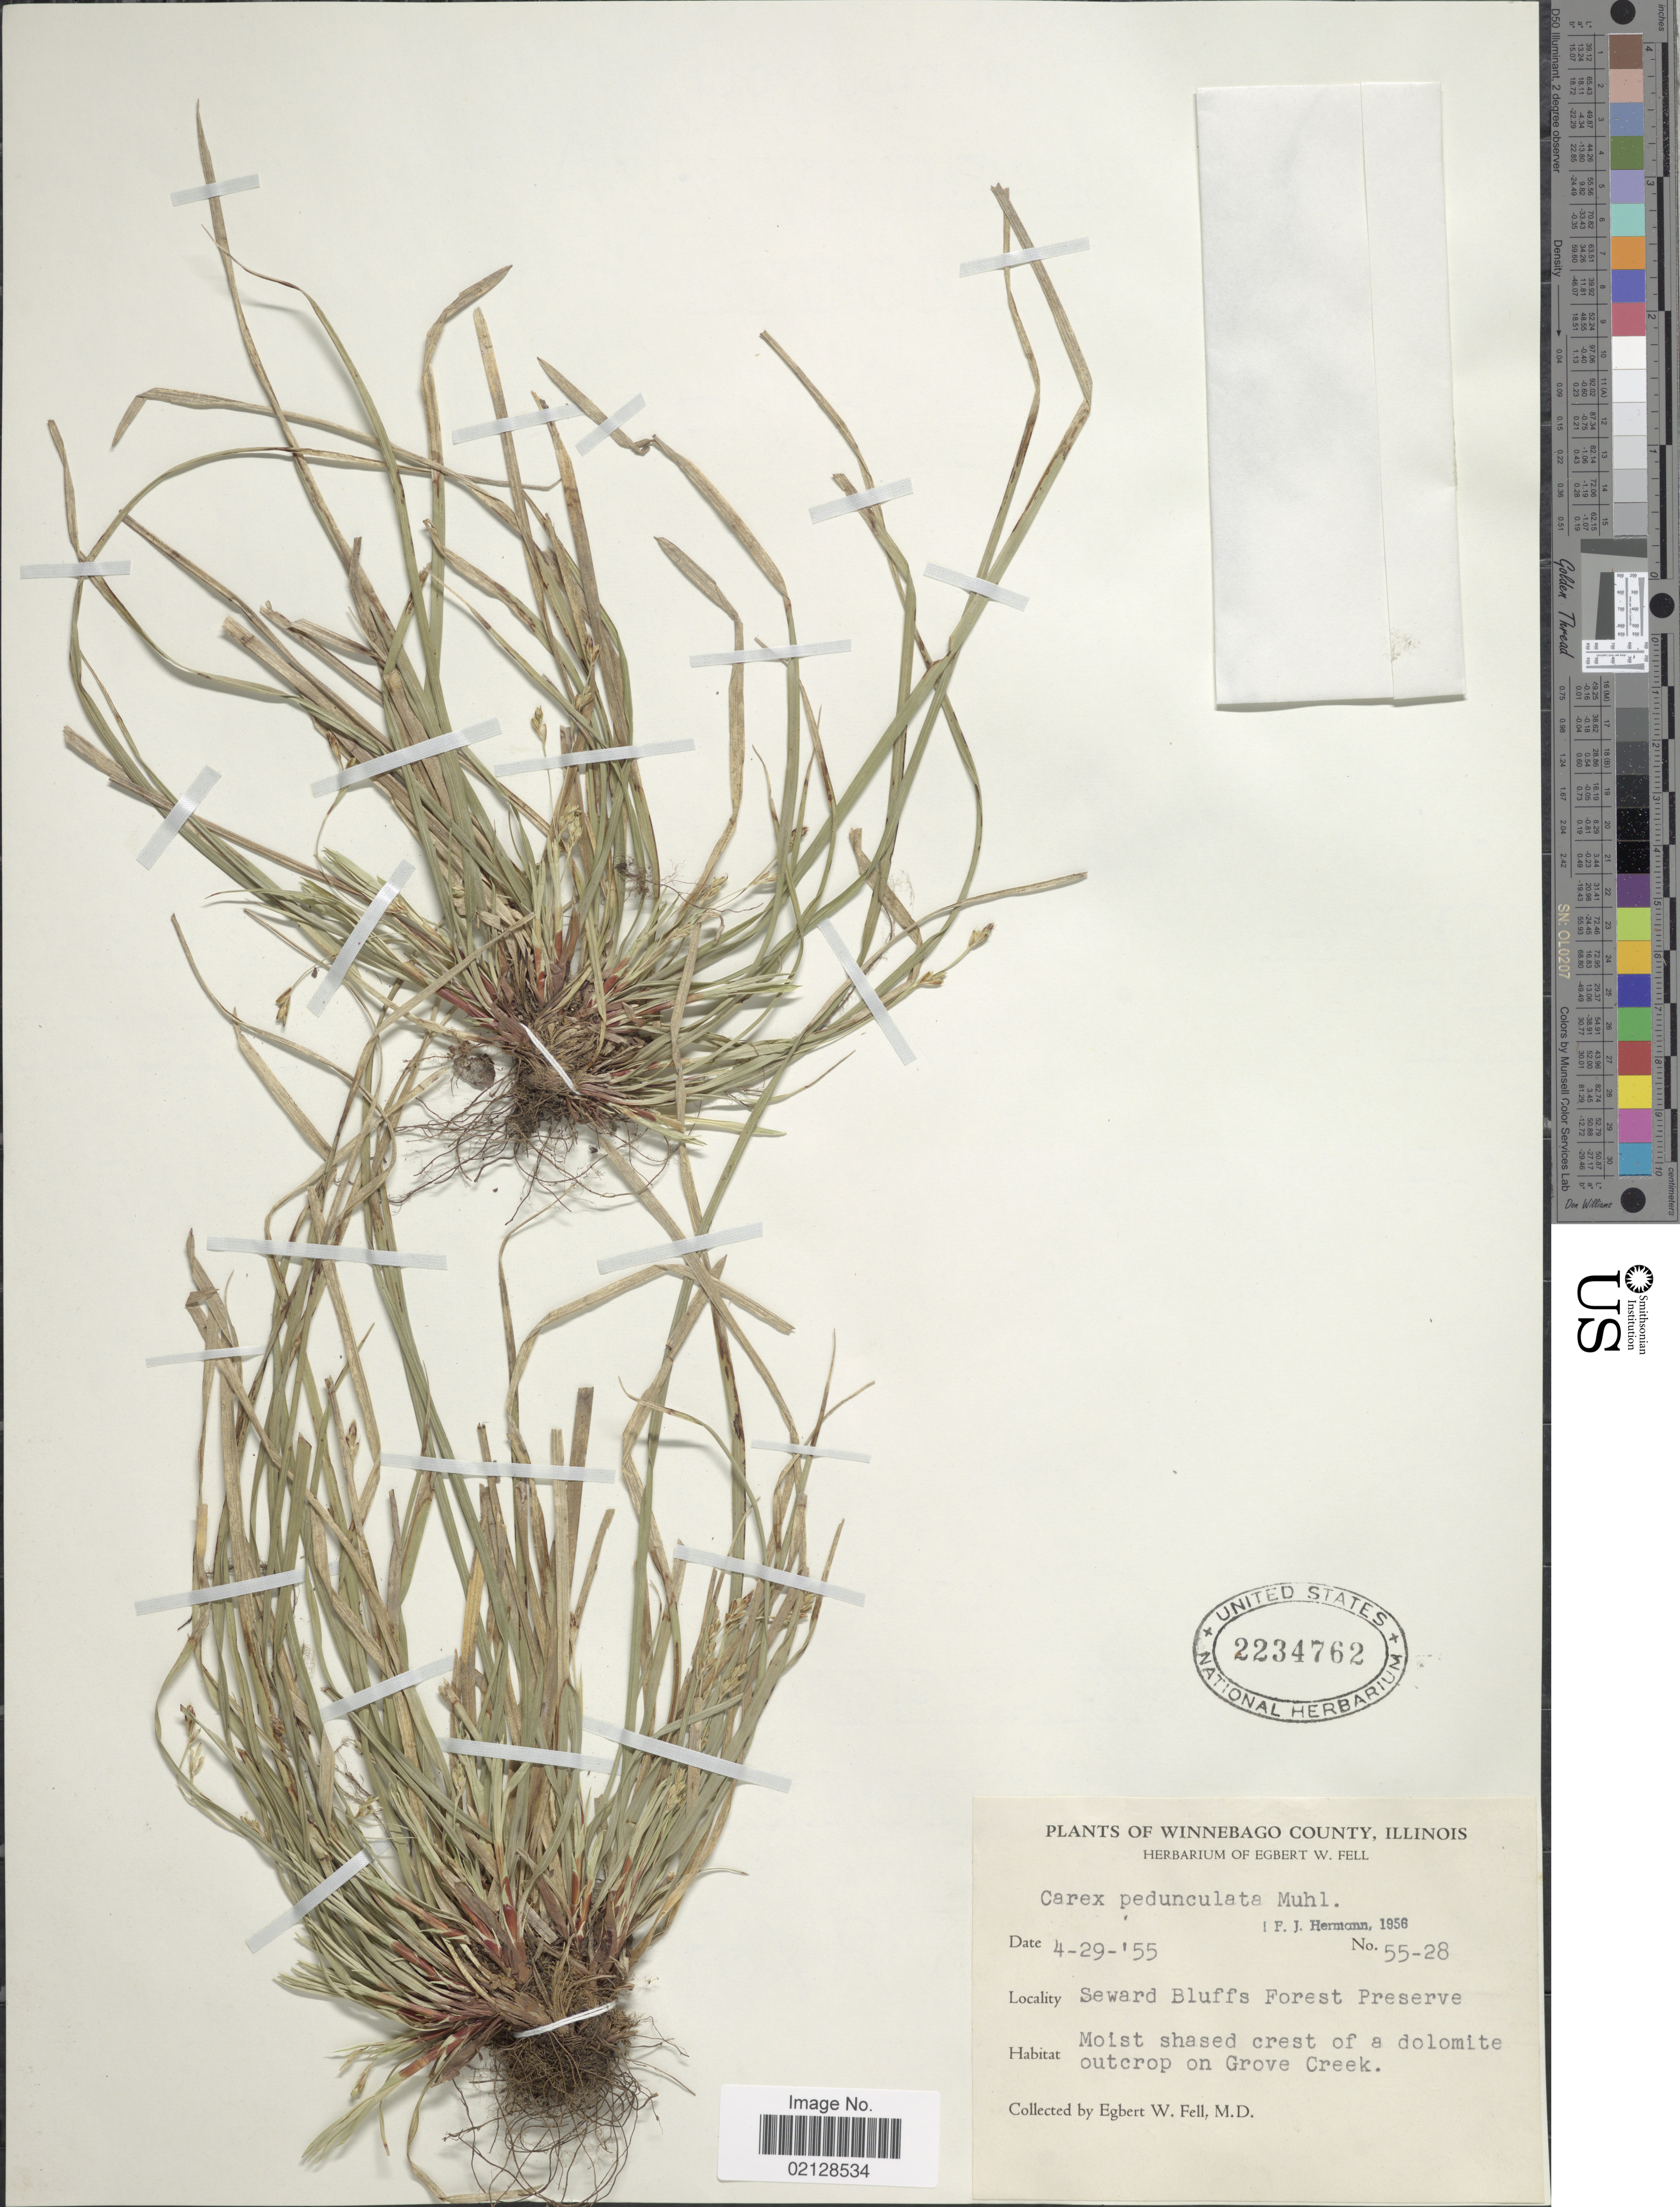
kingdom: Plantae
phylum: Tracheophyta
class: Liliopsida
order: Poales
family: Cyperaceae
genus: Carex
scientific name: Carex pedunculata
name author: Muhl. ex Willd.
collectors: E. Fell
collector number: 55-28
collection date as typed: Transcribed d/m/y: 29/4/55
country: United States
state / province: Illinois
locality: Winnebago County, Illinois, Seward Bluffs Forest Preserve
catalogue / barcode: US 2234762